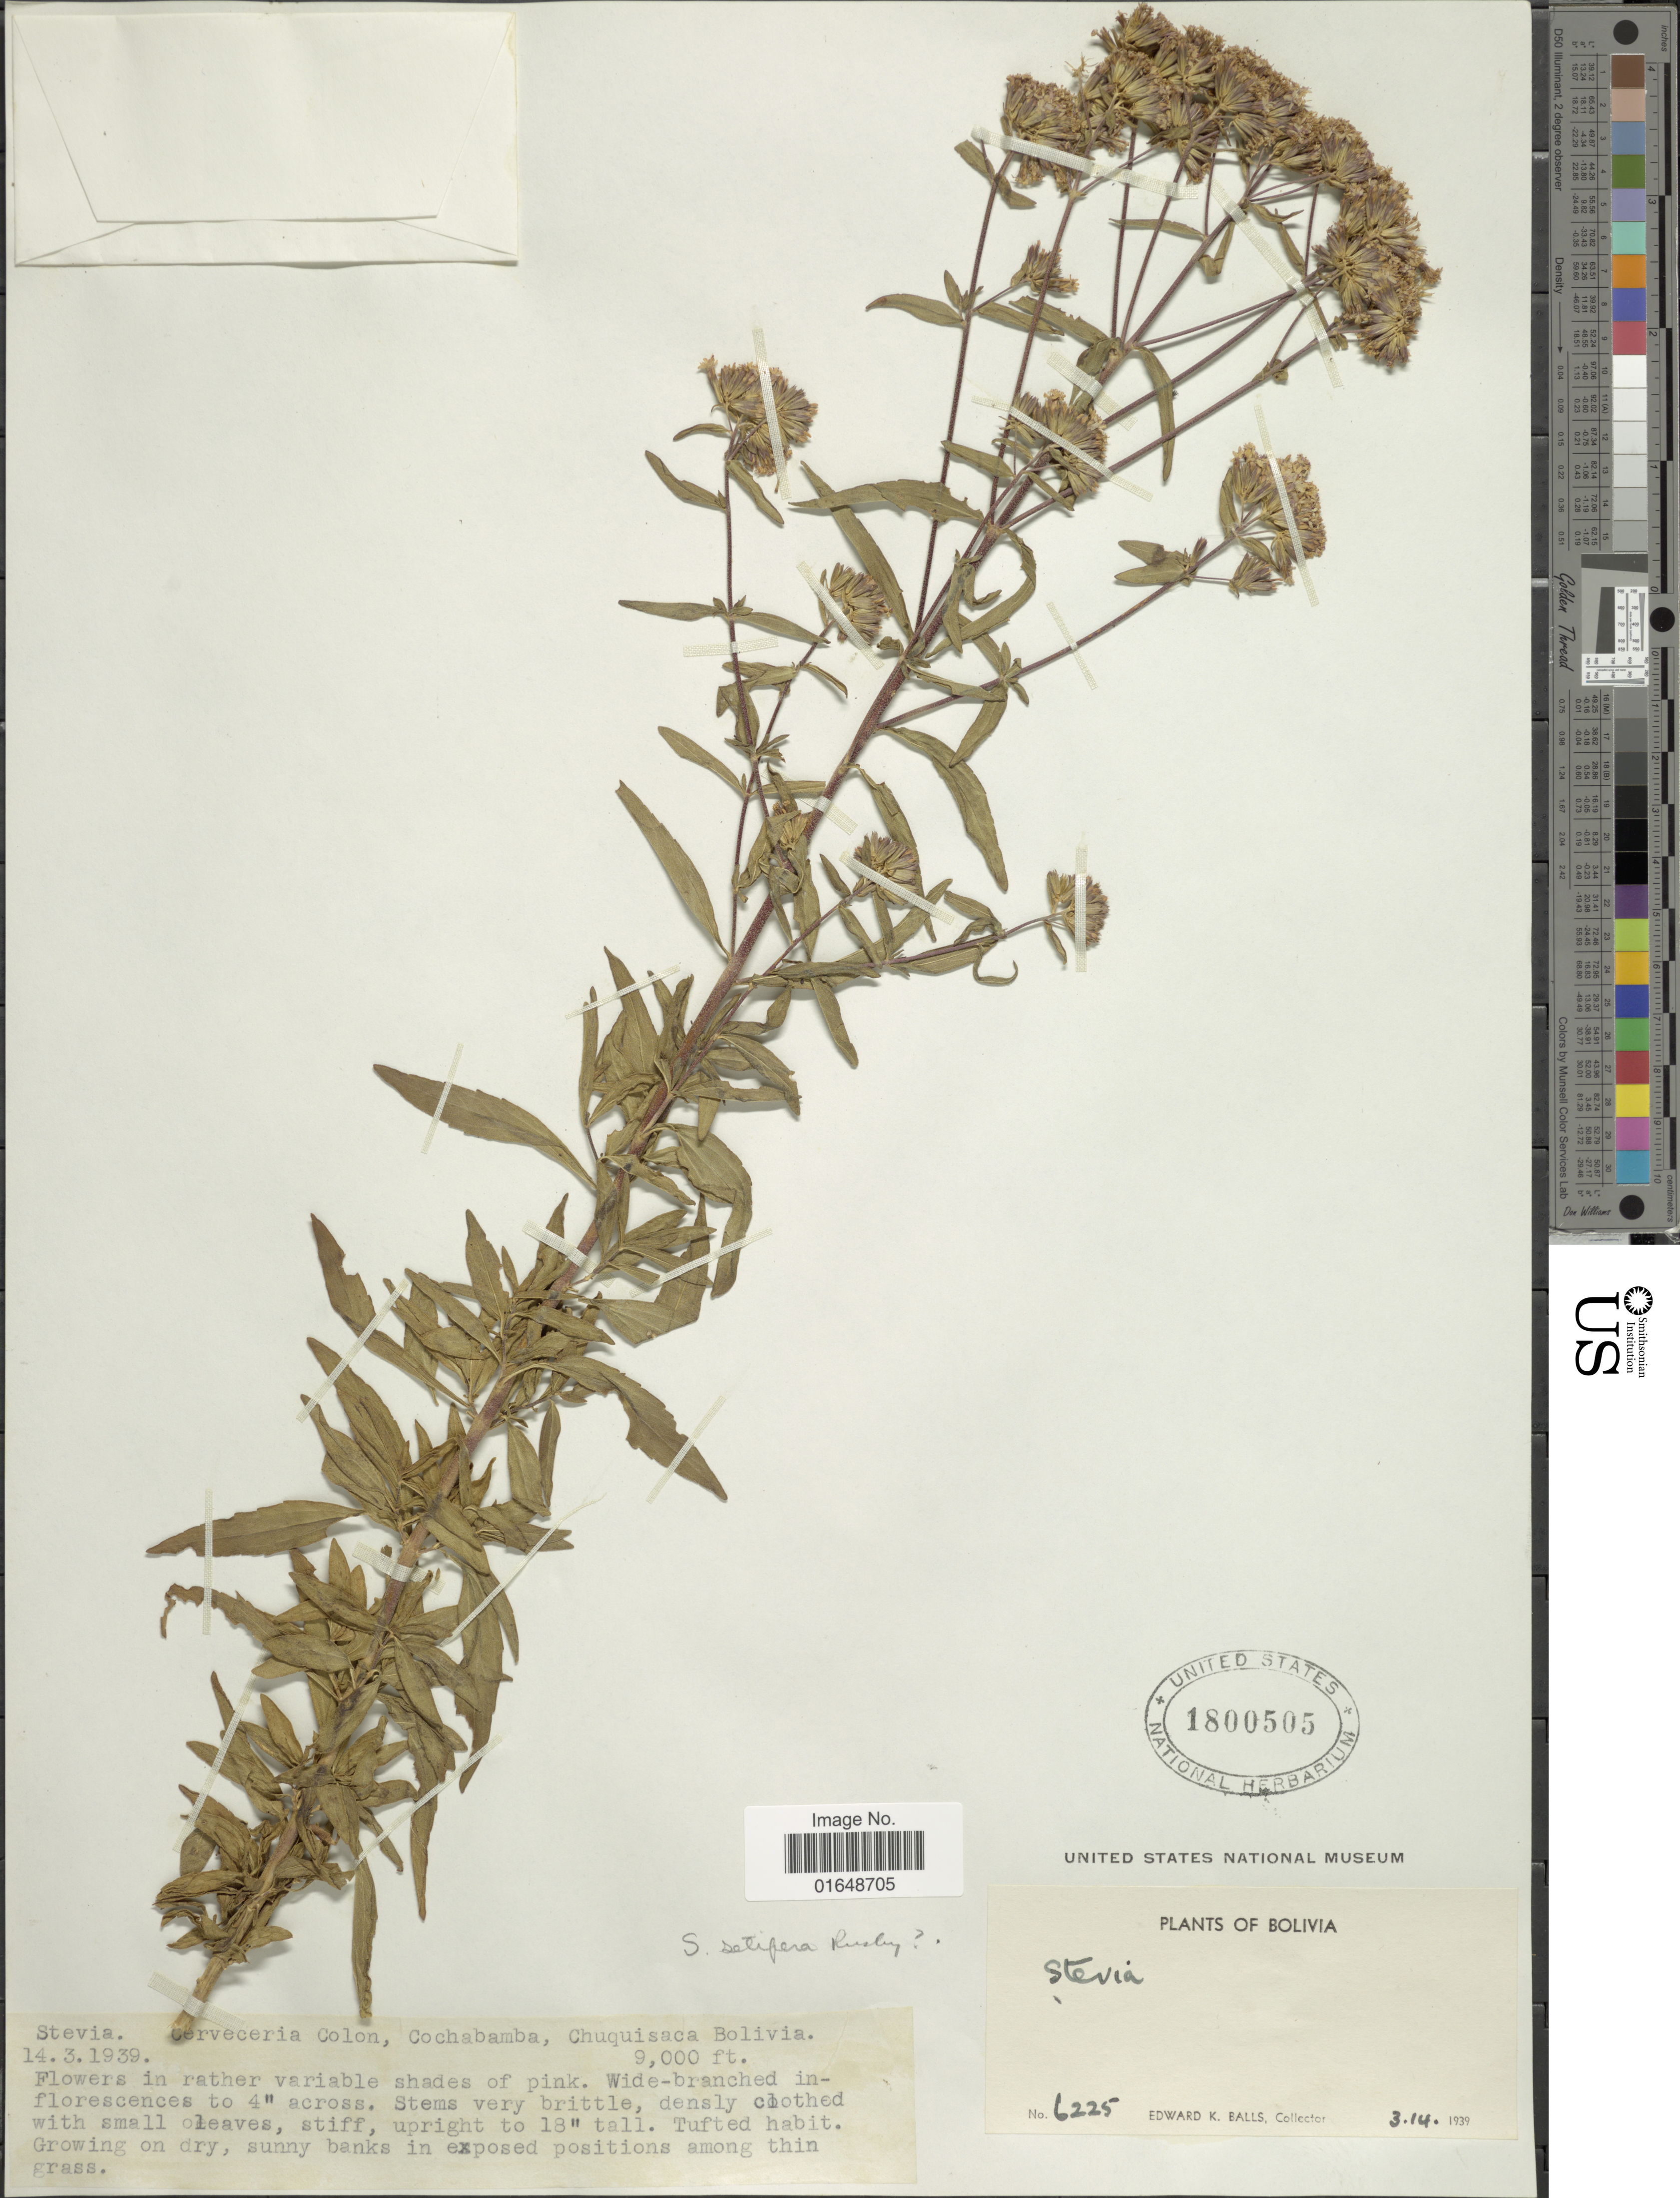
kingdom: Plantae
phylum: Tracheophyta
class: Magnoliopsida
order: Asterales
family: Asteraceae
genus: Stevia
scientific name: Stevia samaipatensis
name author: B.L. Rob.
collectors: E. K. Balls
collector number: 6225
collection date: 1939-03-14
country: Bolivia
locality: Cerveceria Colon, Cochabamba, Chuquisaca Bolivia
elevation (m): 2743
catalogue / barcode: US 1800505